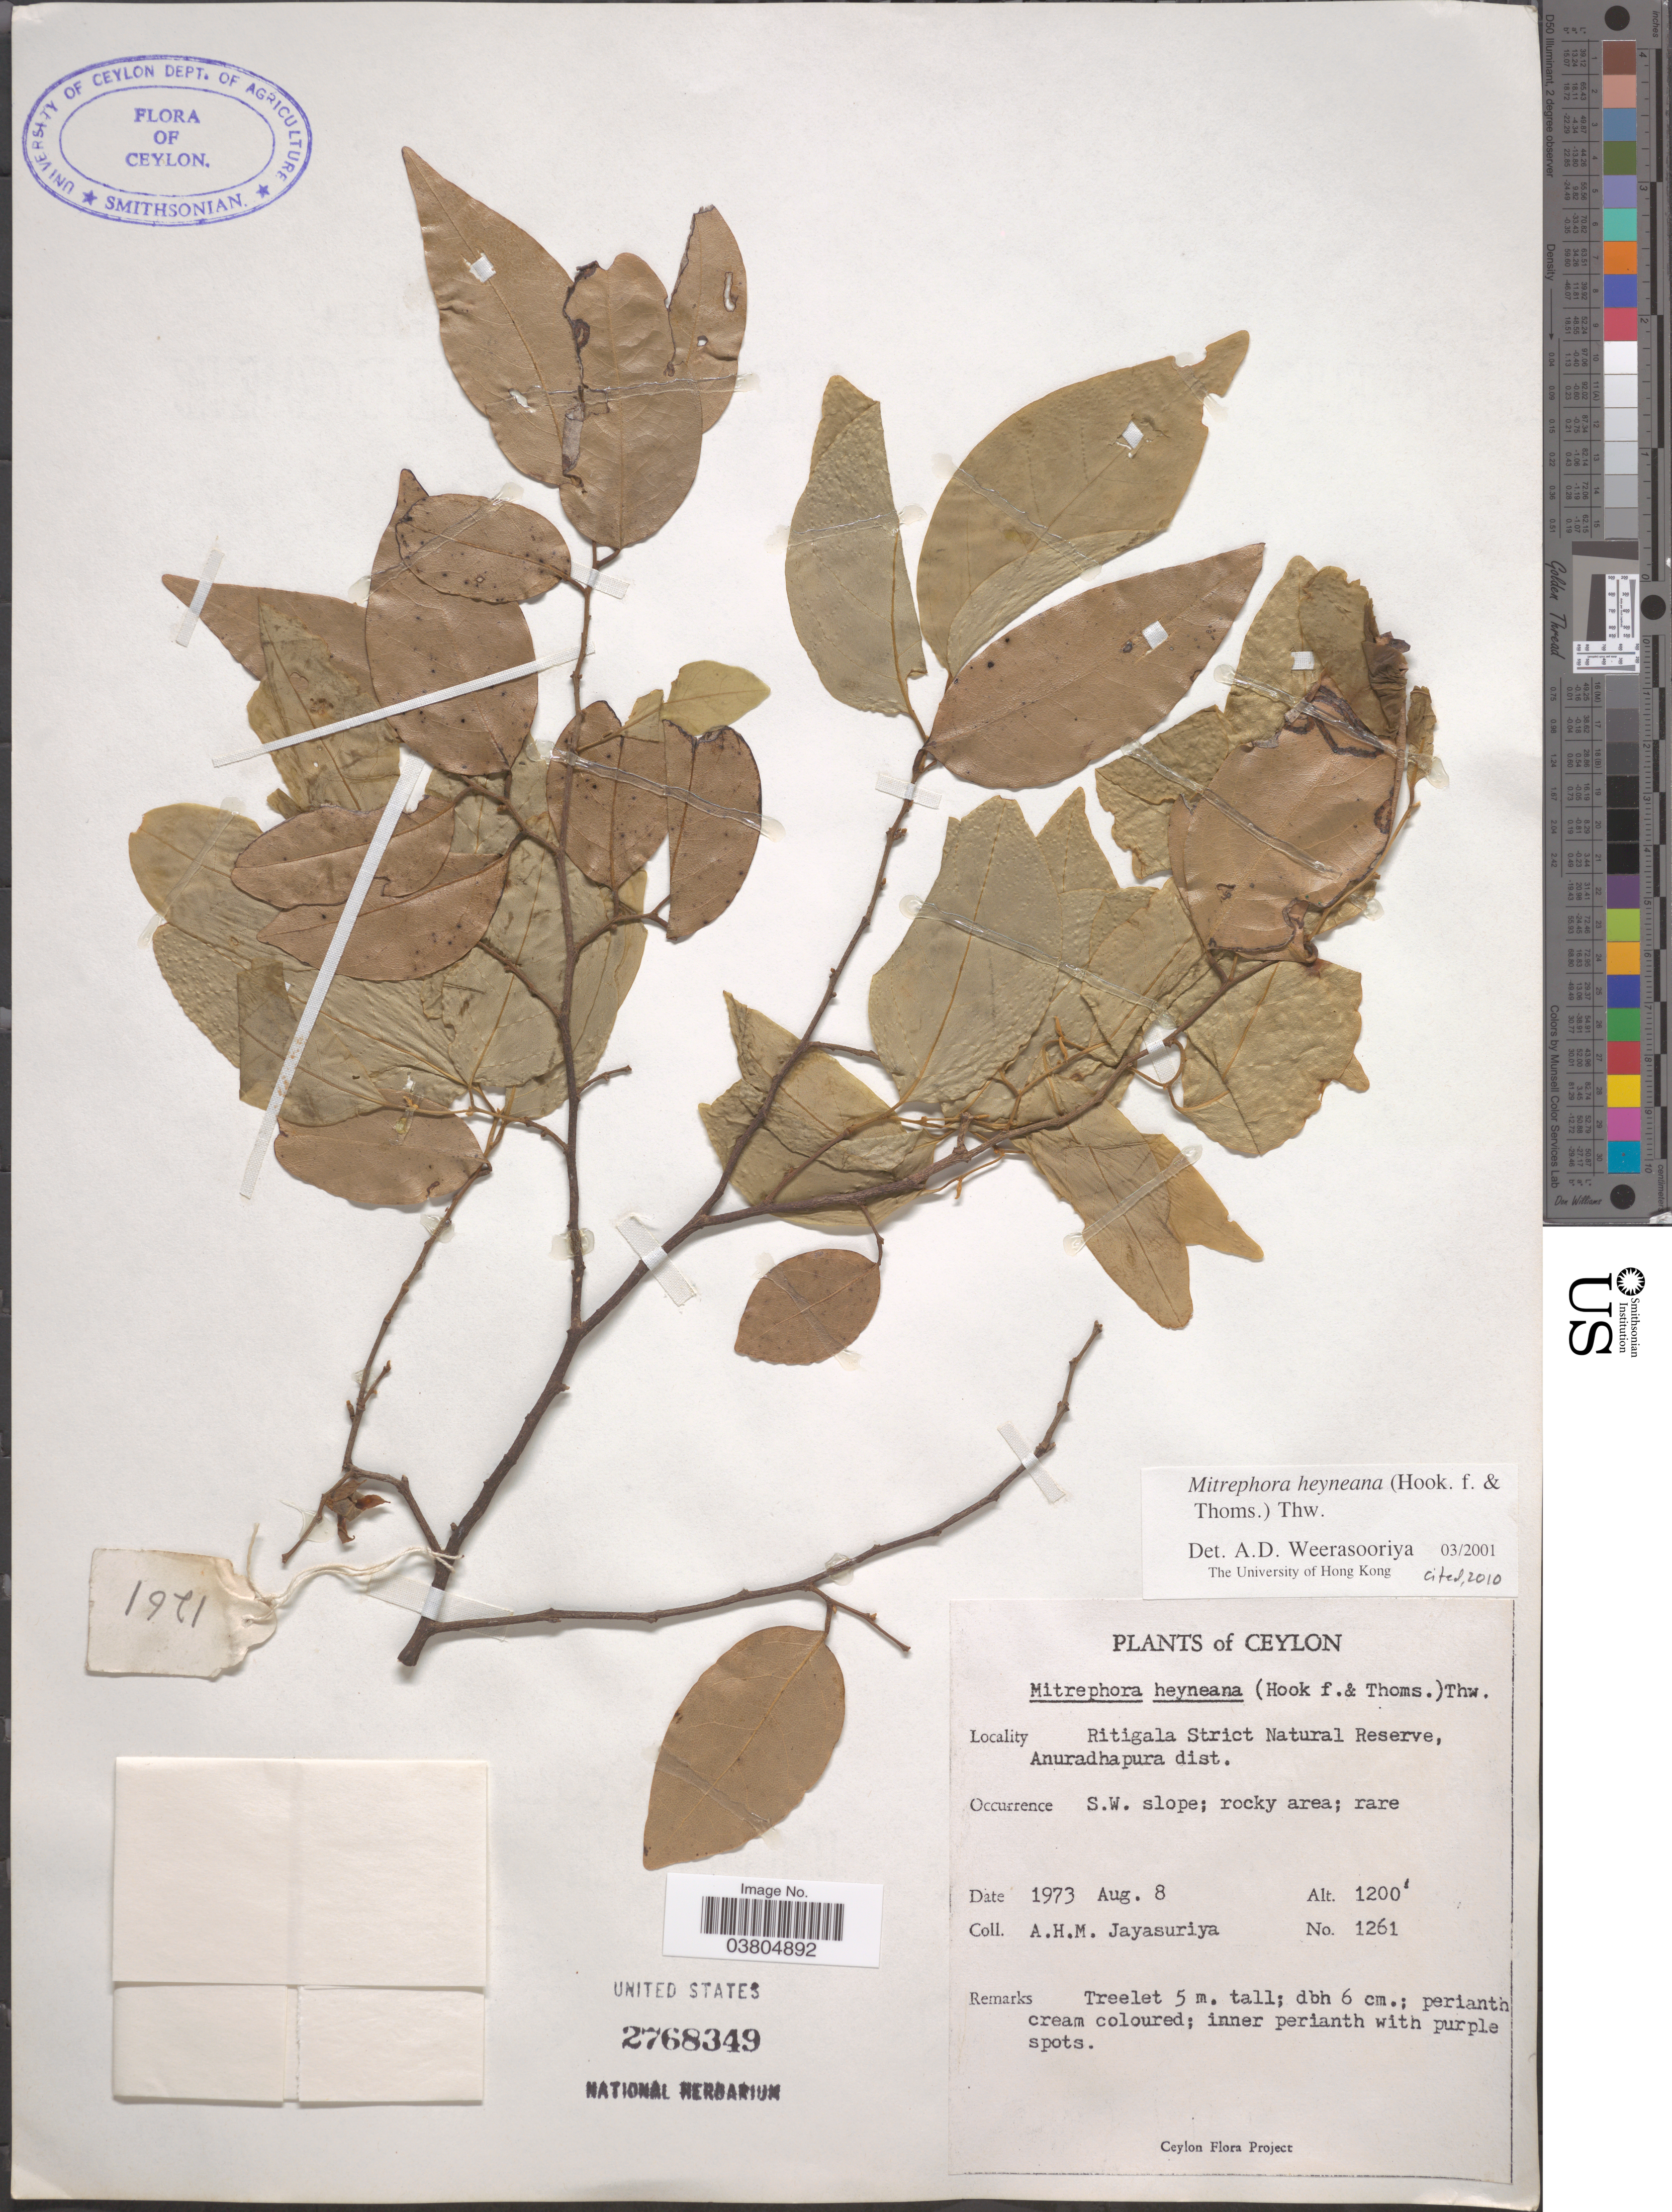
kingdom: Plantae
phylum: Tracheophyta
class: Magnoliopsida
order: Magnoliales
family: Annonaceae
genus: Mitrephora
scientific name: Mitrephora heyneana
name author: (Hook. f. & Thoms.) Thwaites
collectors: A. H. Jayasuriya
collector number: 1261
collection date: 1973-08-08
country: Sri Lanka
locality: Ceylon. Ritigala Strict Natural Reserve, Anuradhapura dist. S.W. slope.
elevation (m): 366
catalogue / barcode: US 2768349